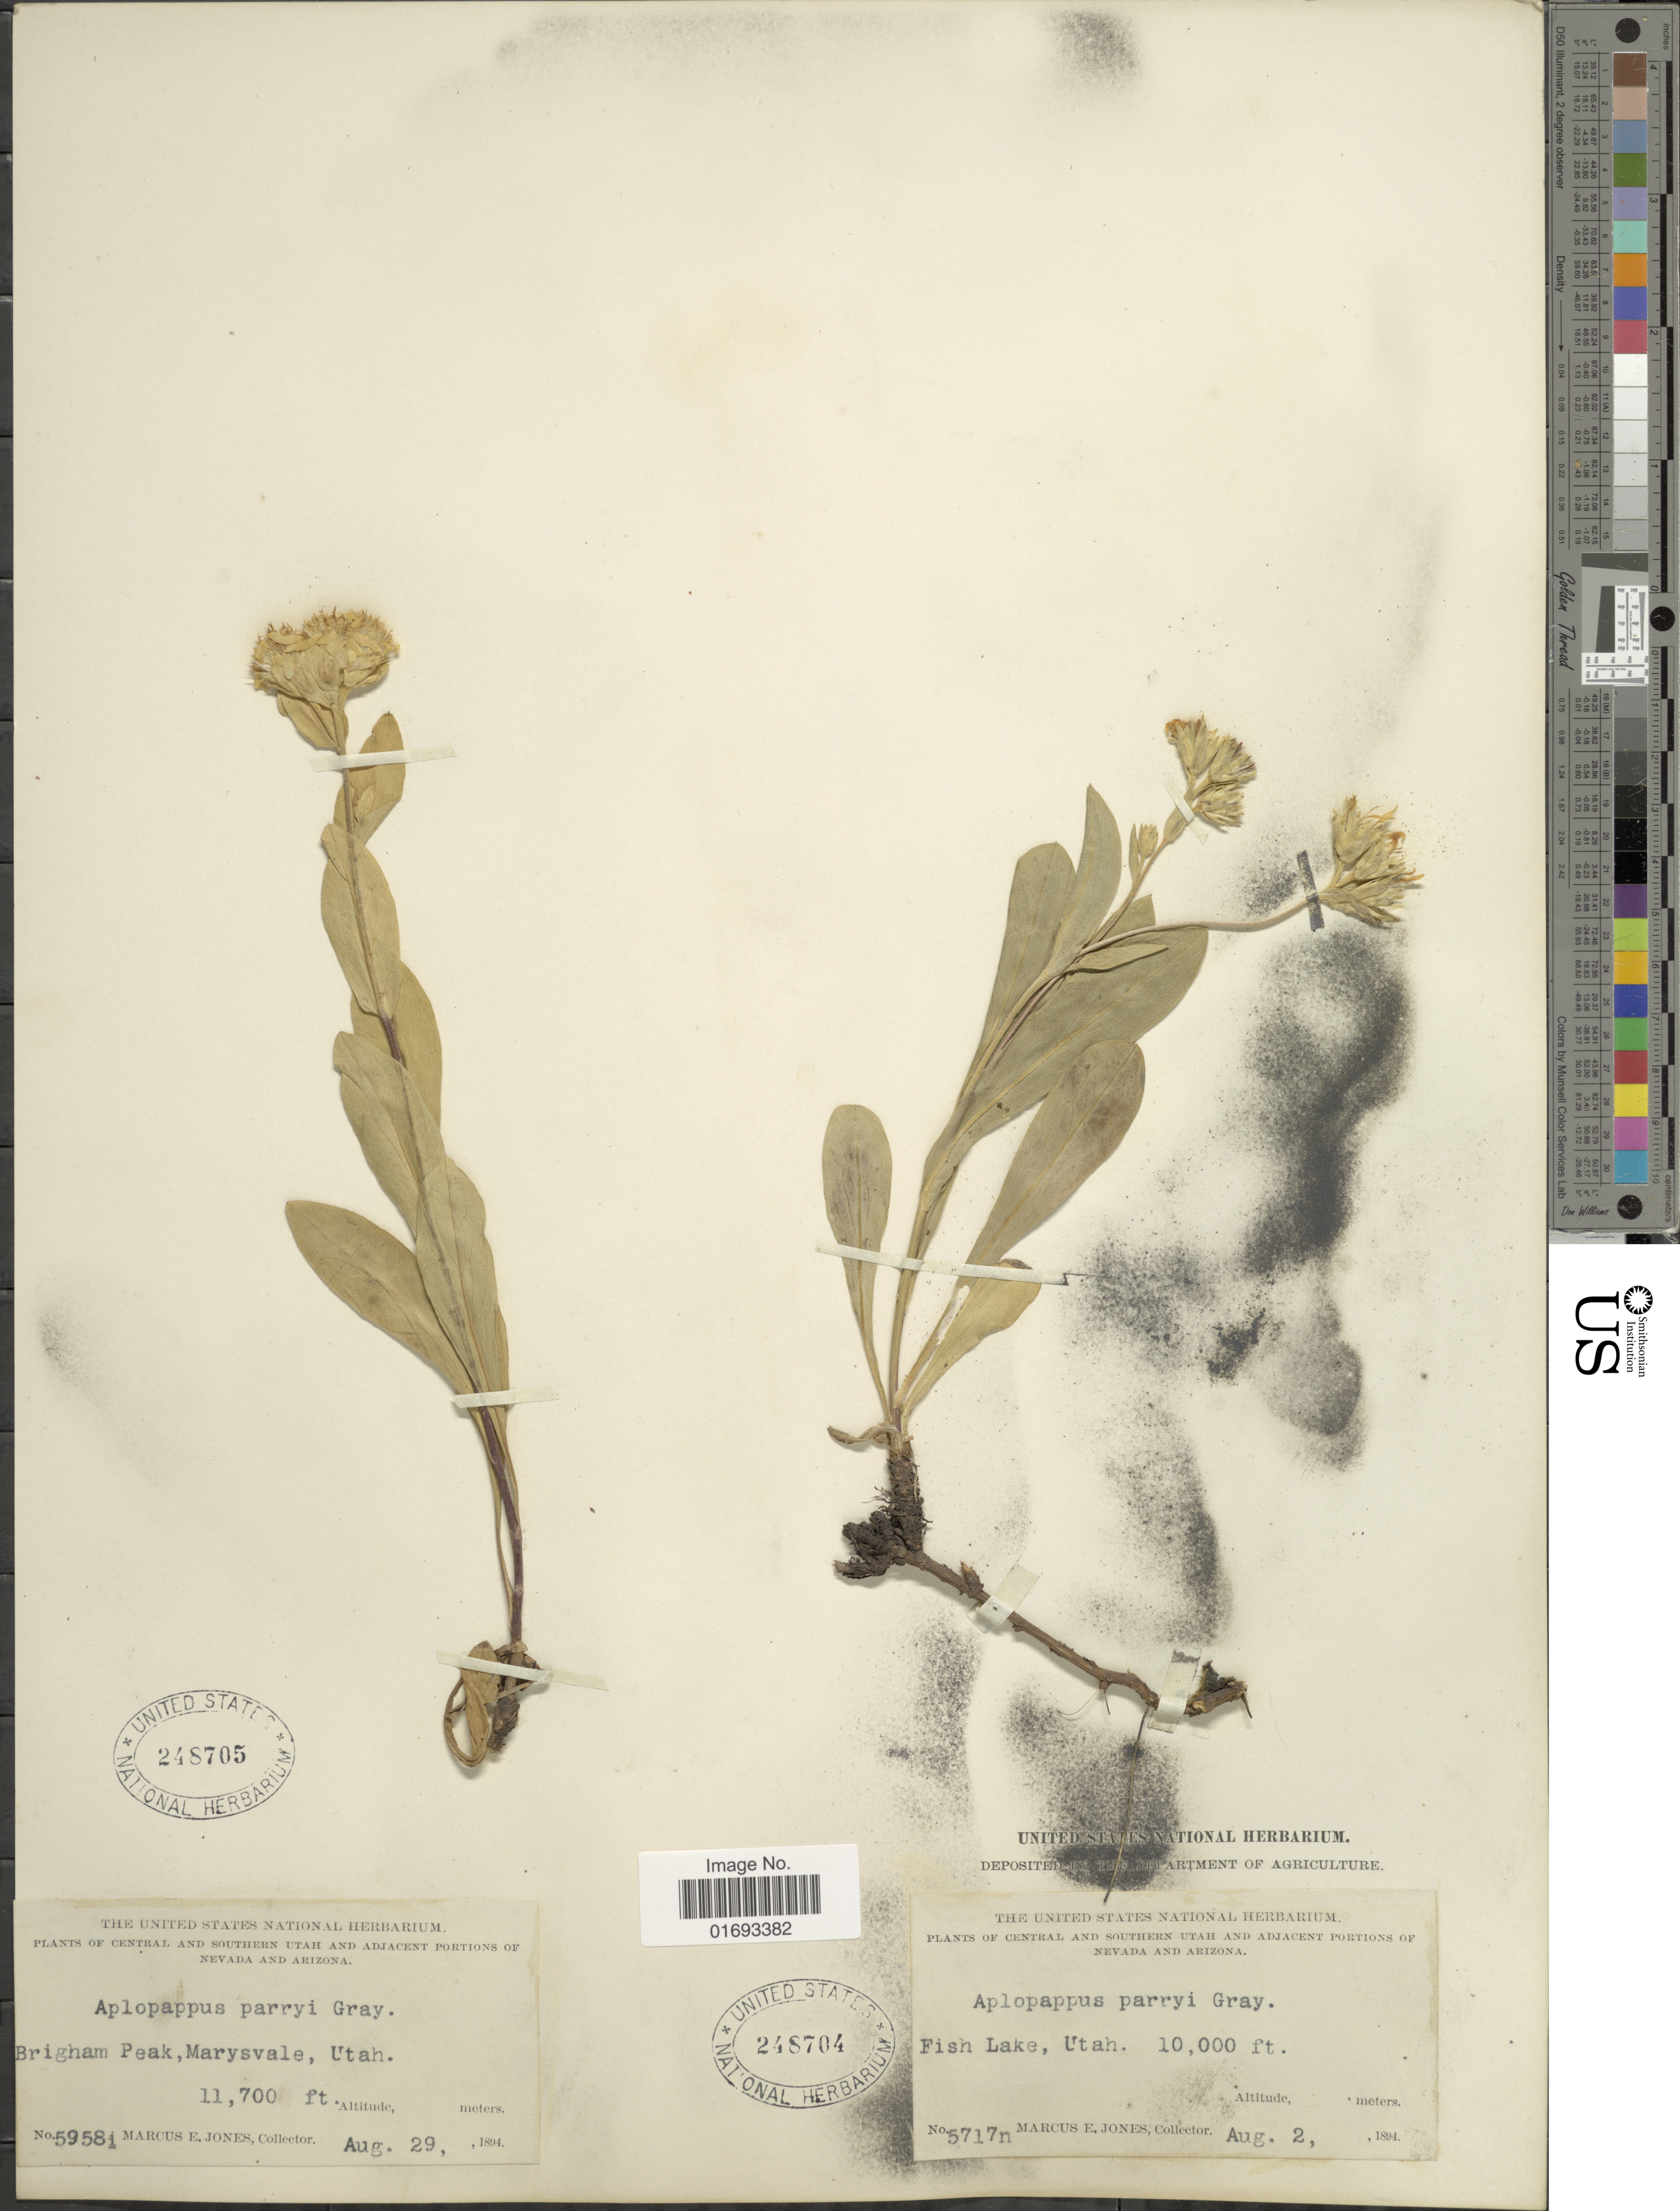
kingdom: Plantae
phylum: Tracheophyta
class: Magnoliopsida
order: Asterales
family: Asteraceae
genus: Oreochrysum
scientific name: Oreochrysum parryi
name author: (A. Gray) Rydb.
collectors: M. E. Jones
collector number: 5958i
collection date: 1894-08-29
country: United States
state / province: Utah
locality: Brigham Peak, Marysvale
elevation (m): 3566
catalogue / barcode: US 248705-2